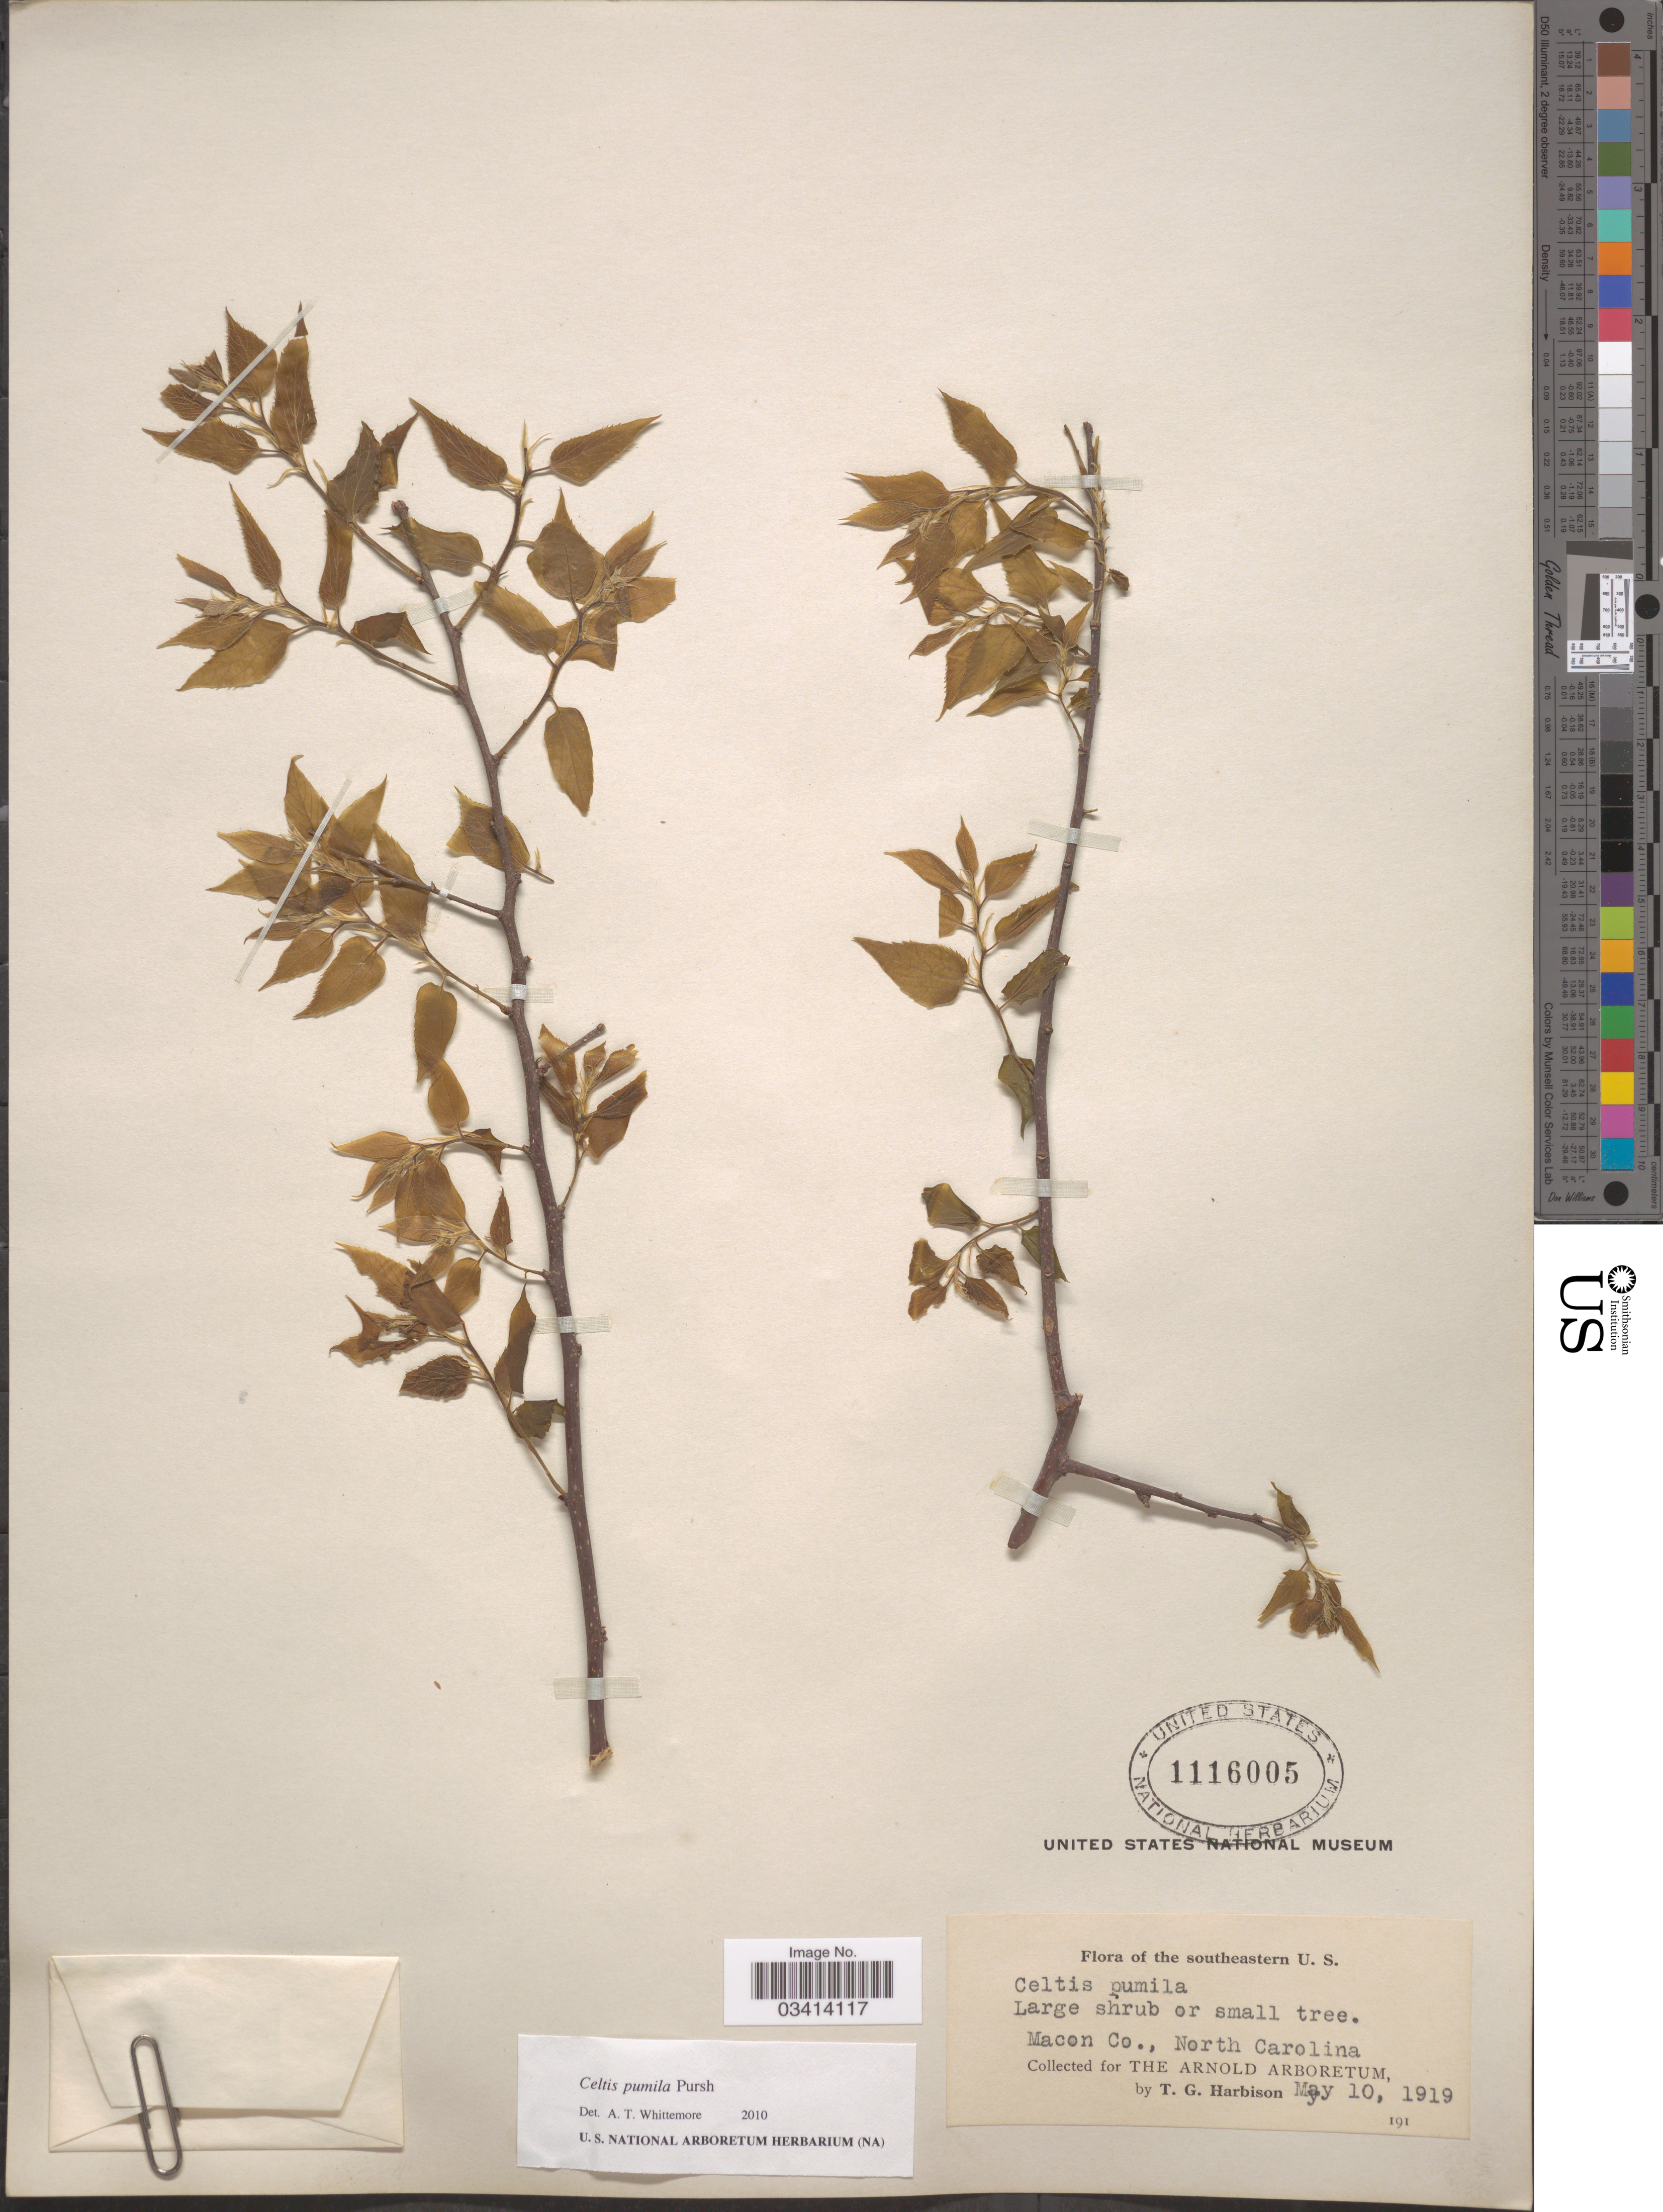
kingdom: Plantae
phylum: Tracheophyta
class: Magnoliopsida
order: Rosales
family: Cannabaceae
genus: Celtis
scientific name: Celtis pumila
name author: Pursh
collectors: T. Harbison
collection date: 1919-05-10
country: United States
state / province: North Carolina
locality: The southeastern U.S. Macon Co.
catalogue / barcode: US 1116005